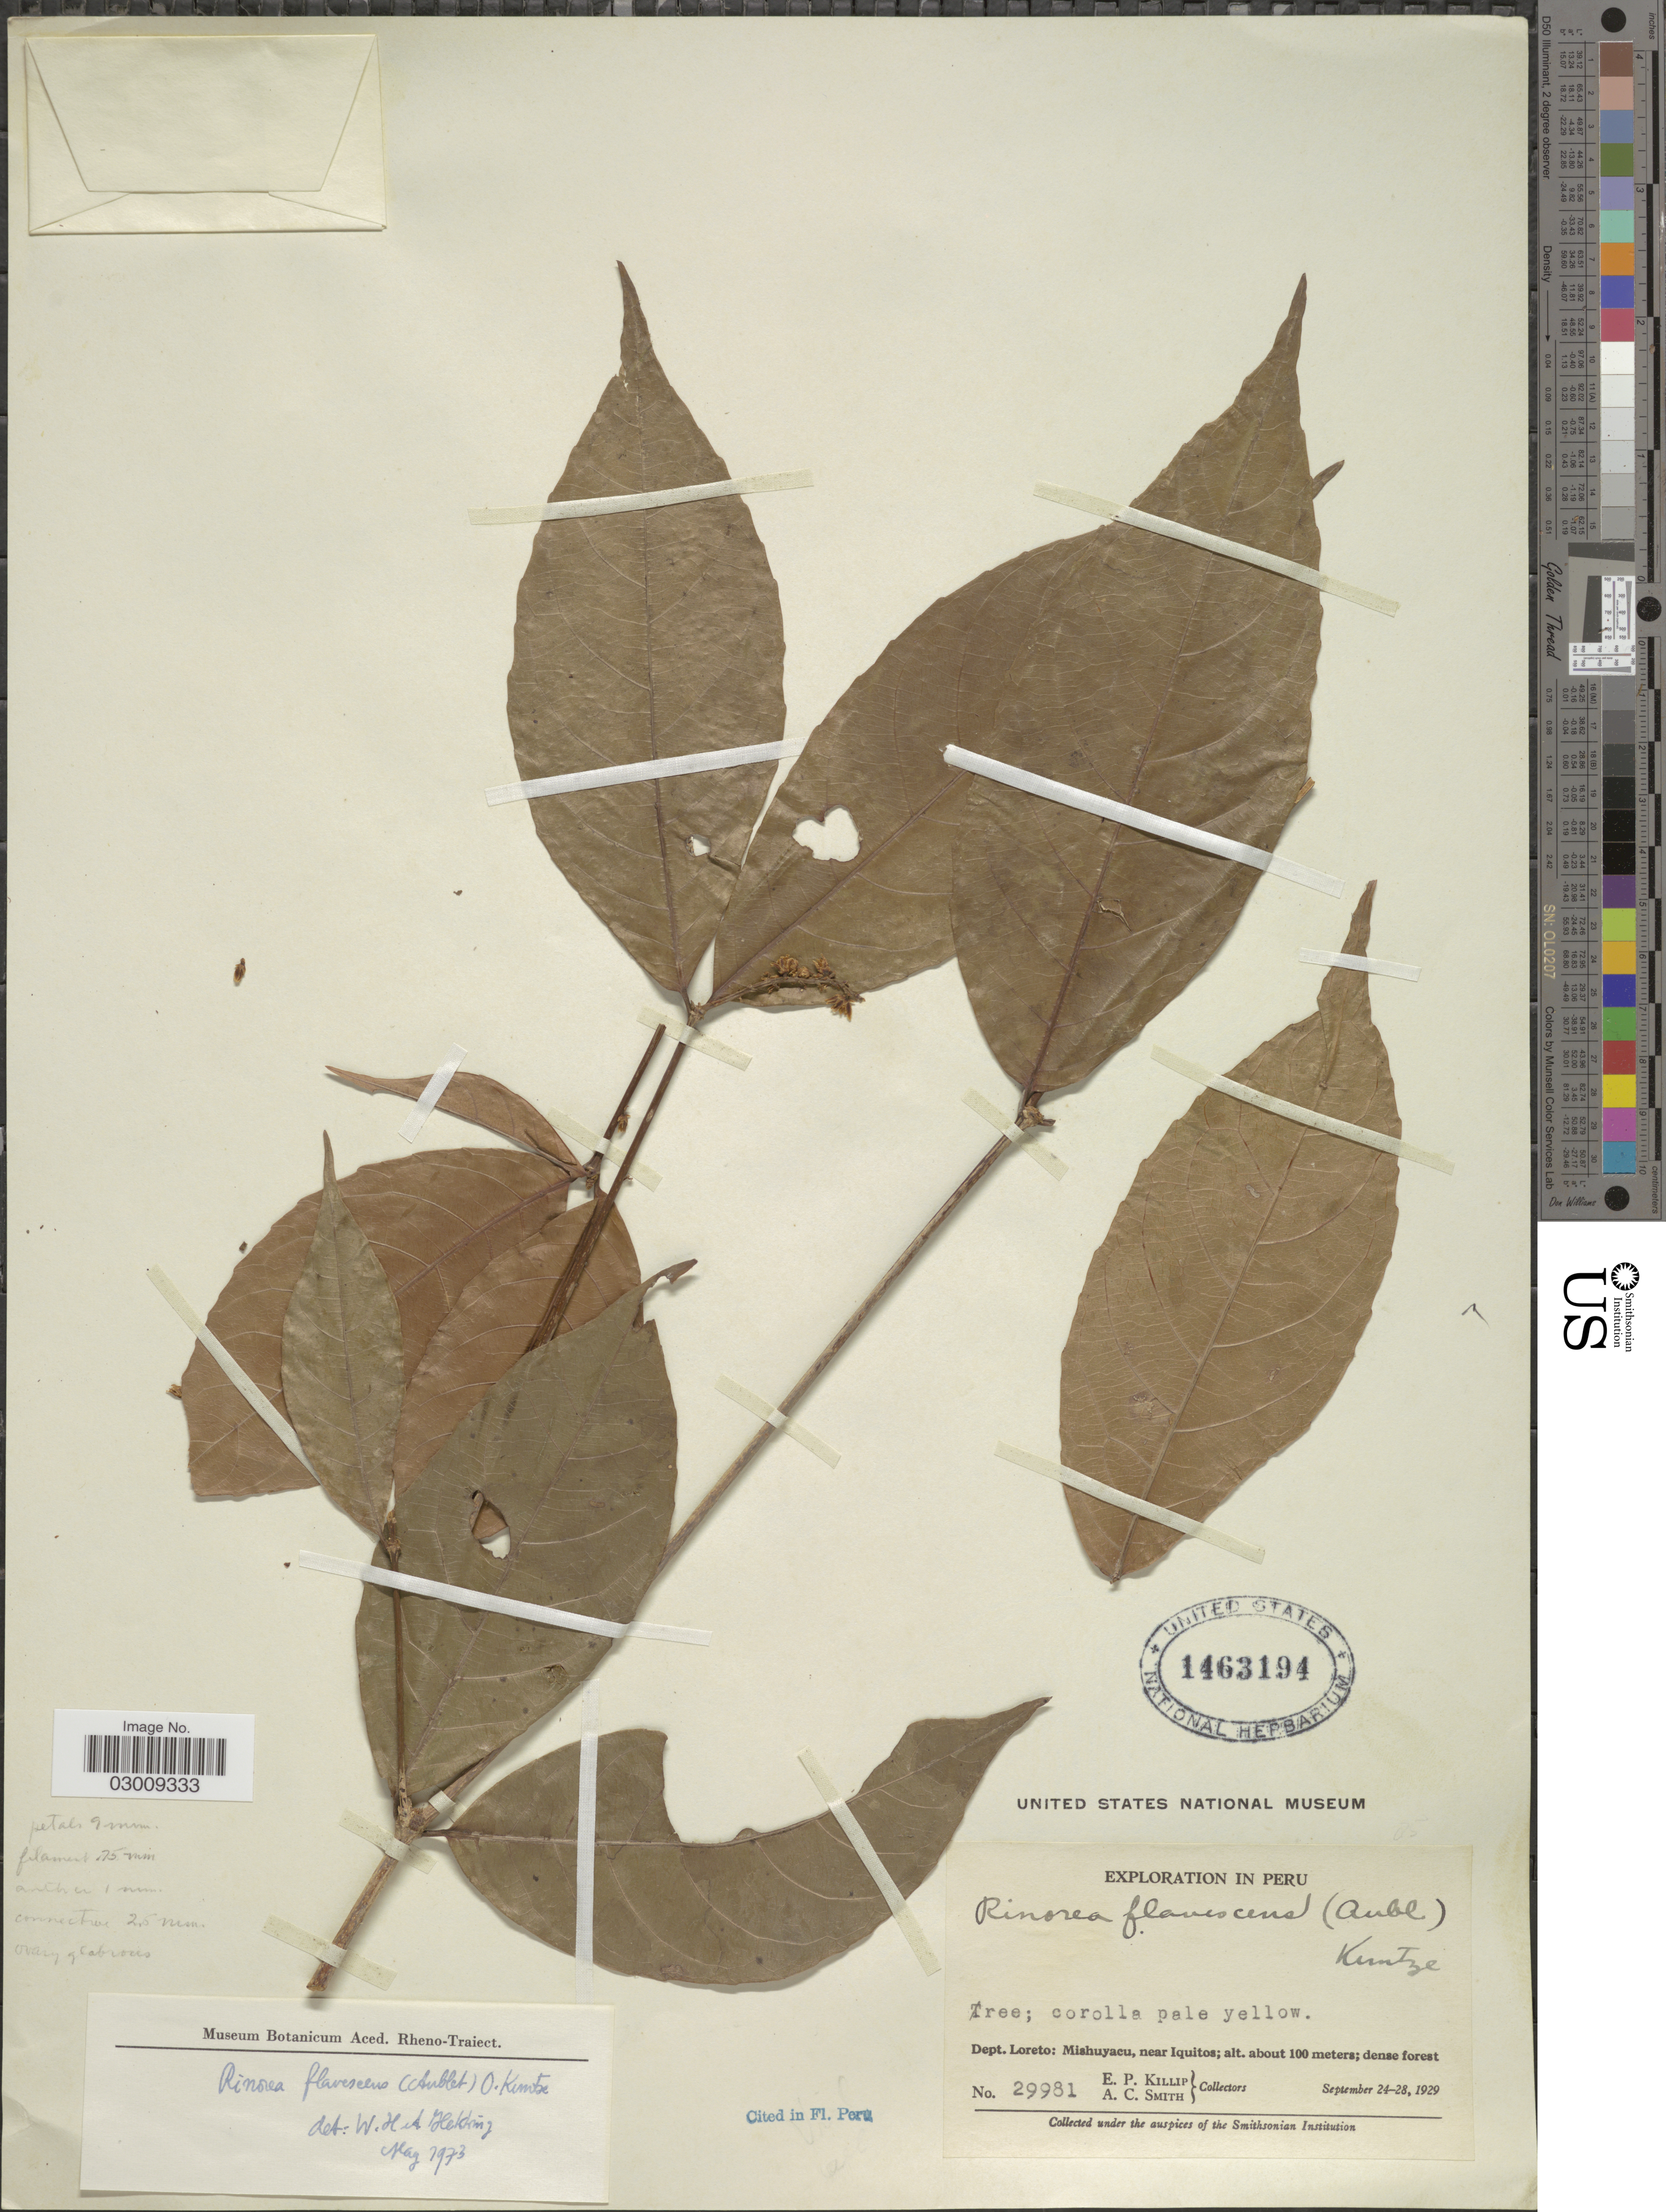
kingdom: Plantae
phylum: Tracheophyta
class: Magnoliopsida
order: Malpighiales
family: Violaceae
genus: Rinorea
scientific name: Rinorea flavescens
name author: (Aubl.) Kuntze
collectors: E. P. Killip & A. C. Smith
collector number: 29981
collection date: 1929-09-24/1929-09-28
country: Peru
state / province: Loreto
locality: Dept. Loreto: Mishuyacu, near Iquitos.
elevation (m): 100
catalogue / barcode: US 1463194